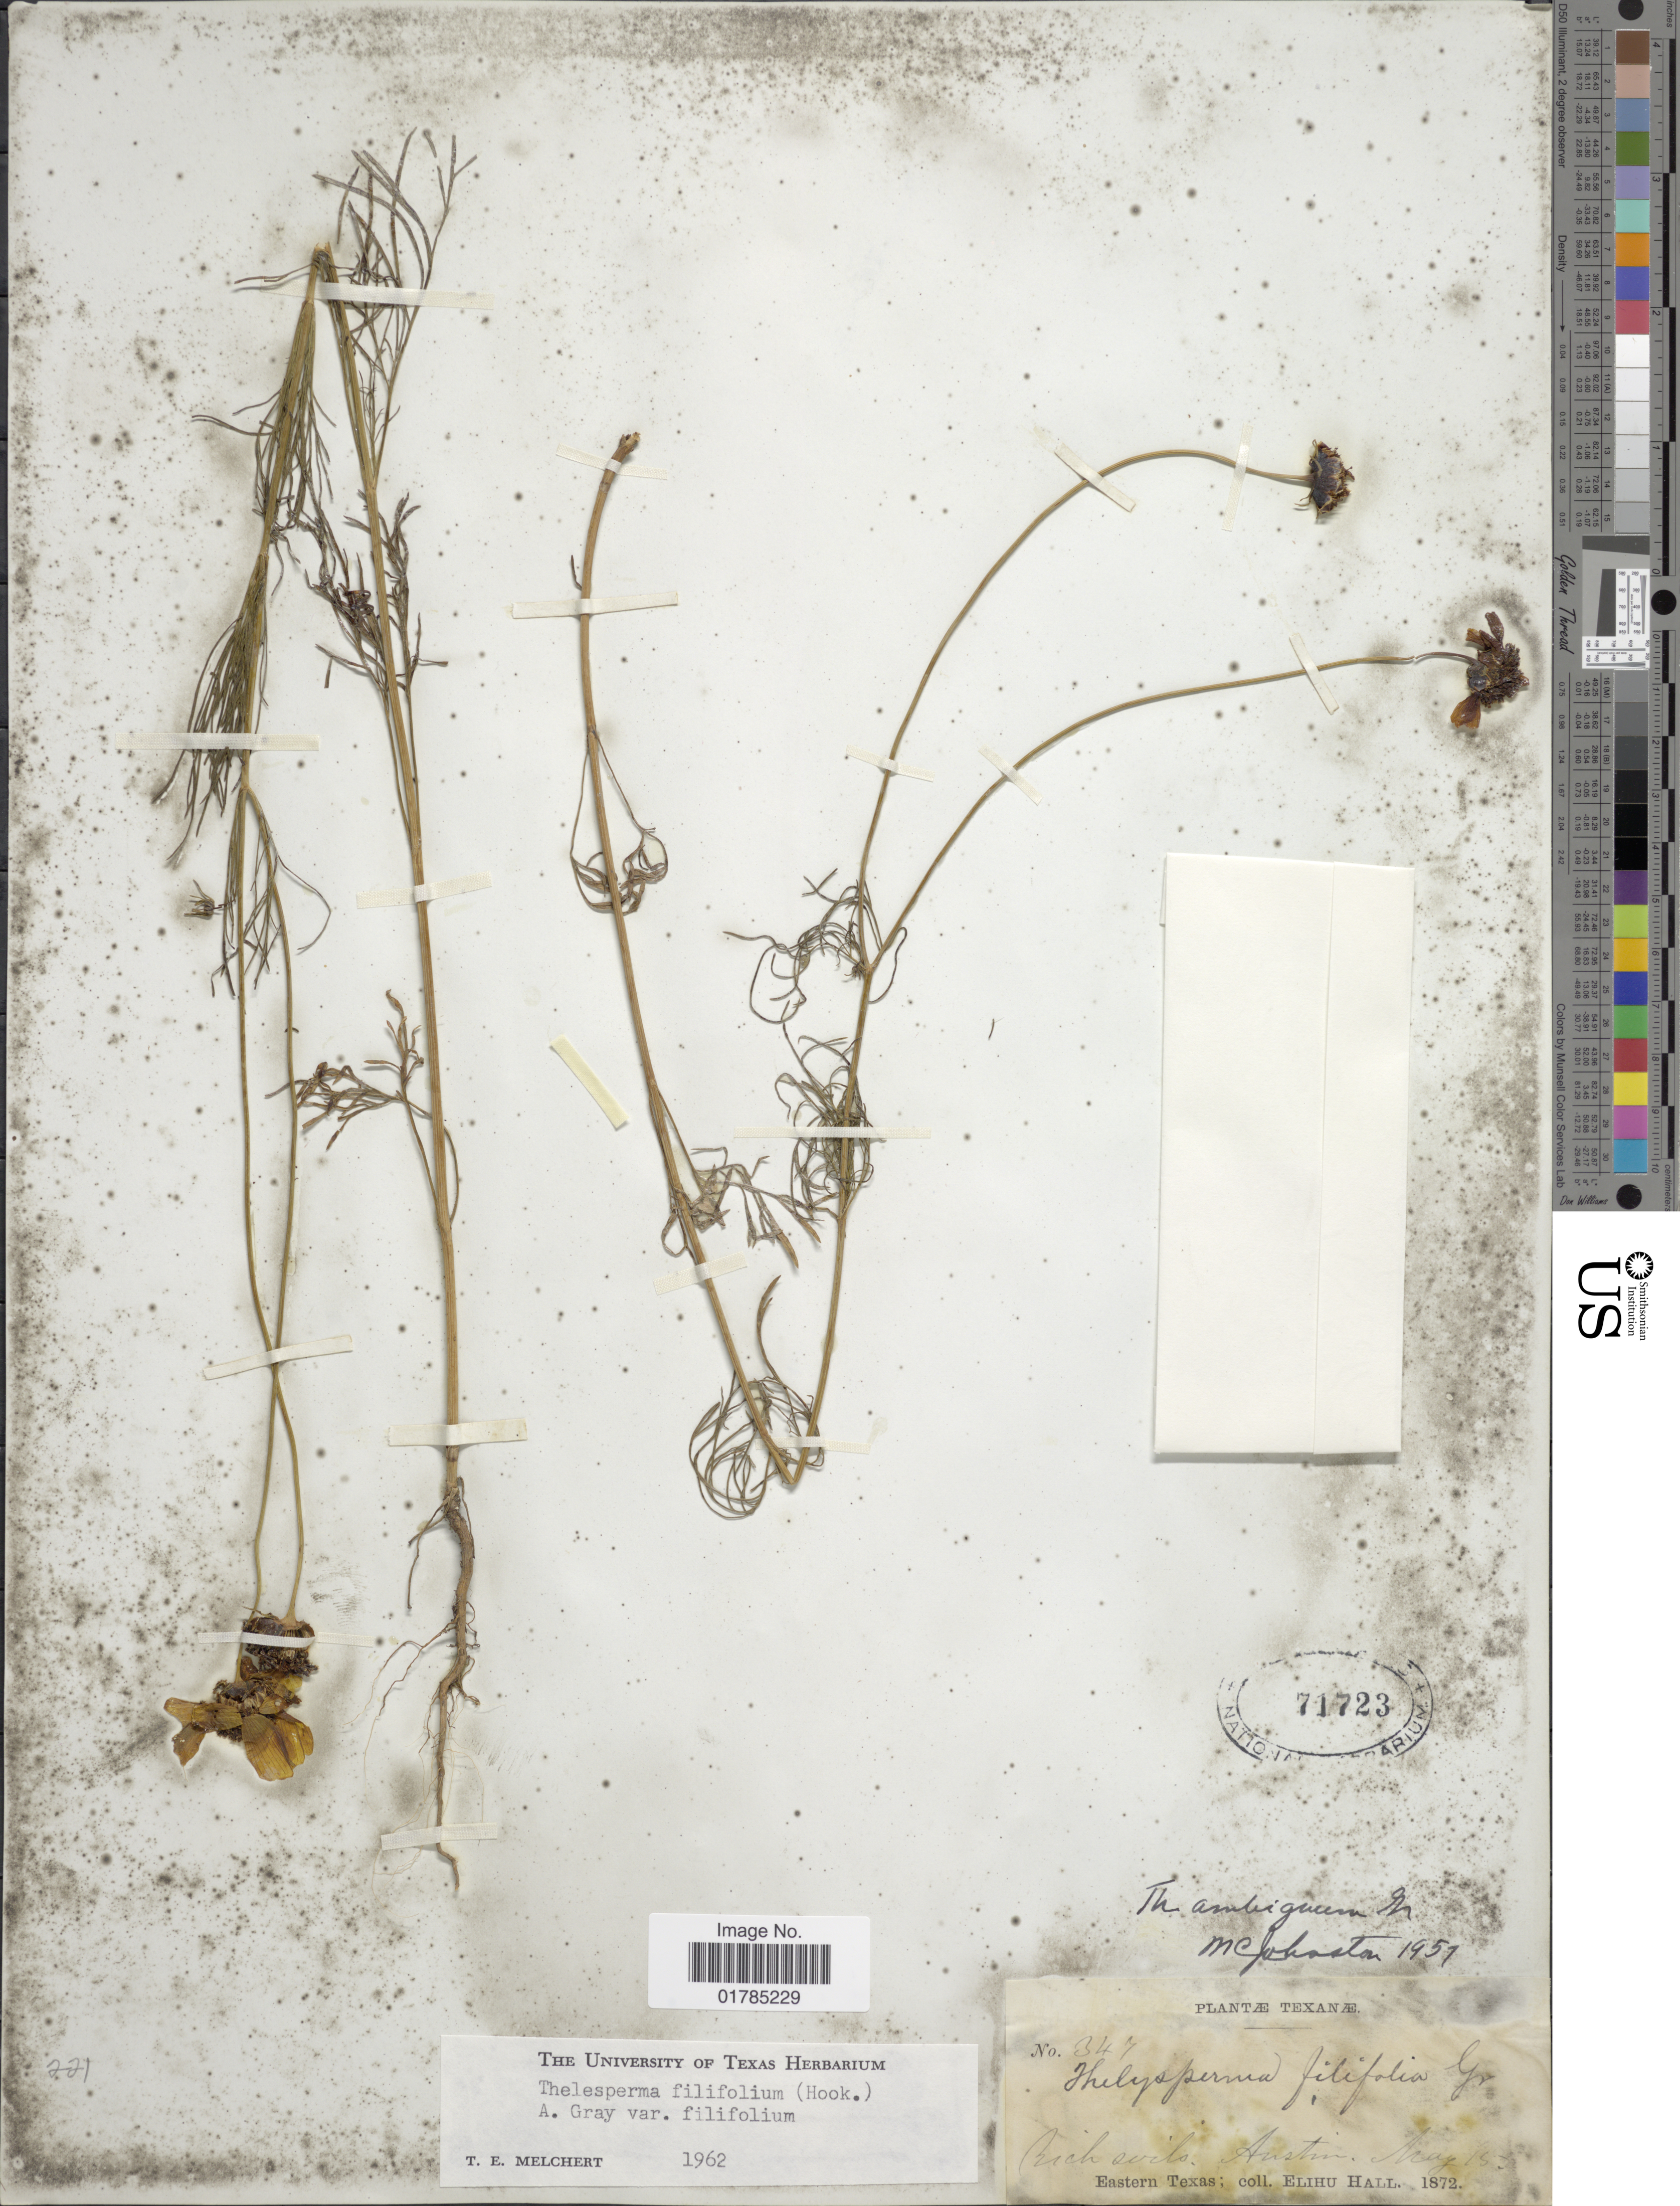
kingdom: Plantae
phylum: Tracheophyta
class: Magnoliopsida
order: Asterales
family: Asteraceae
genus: Thelesperma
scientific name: Thelesperma filifolium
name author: (Hook.) A. Gray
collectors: E. Hall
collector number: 347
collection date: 1872-05-15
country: United States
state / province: Texas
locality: Austin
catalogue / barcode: US 71723